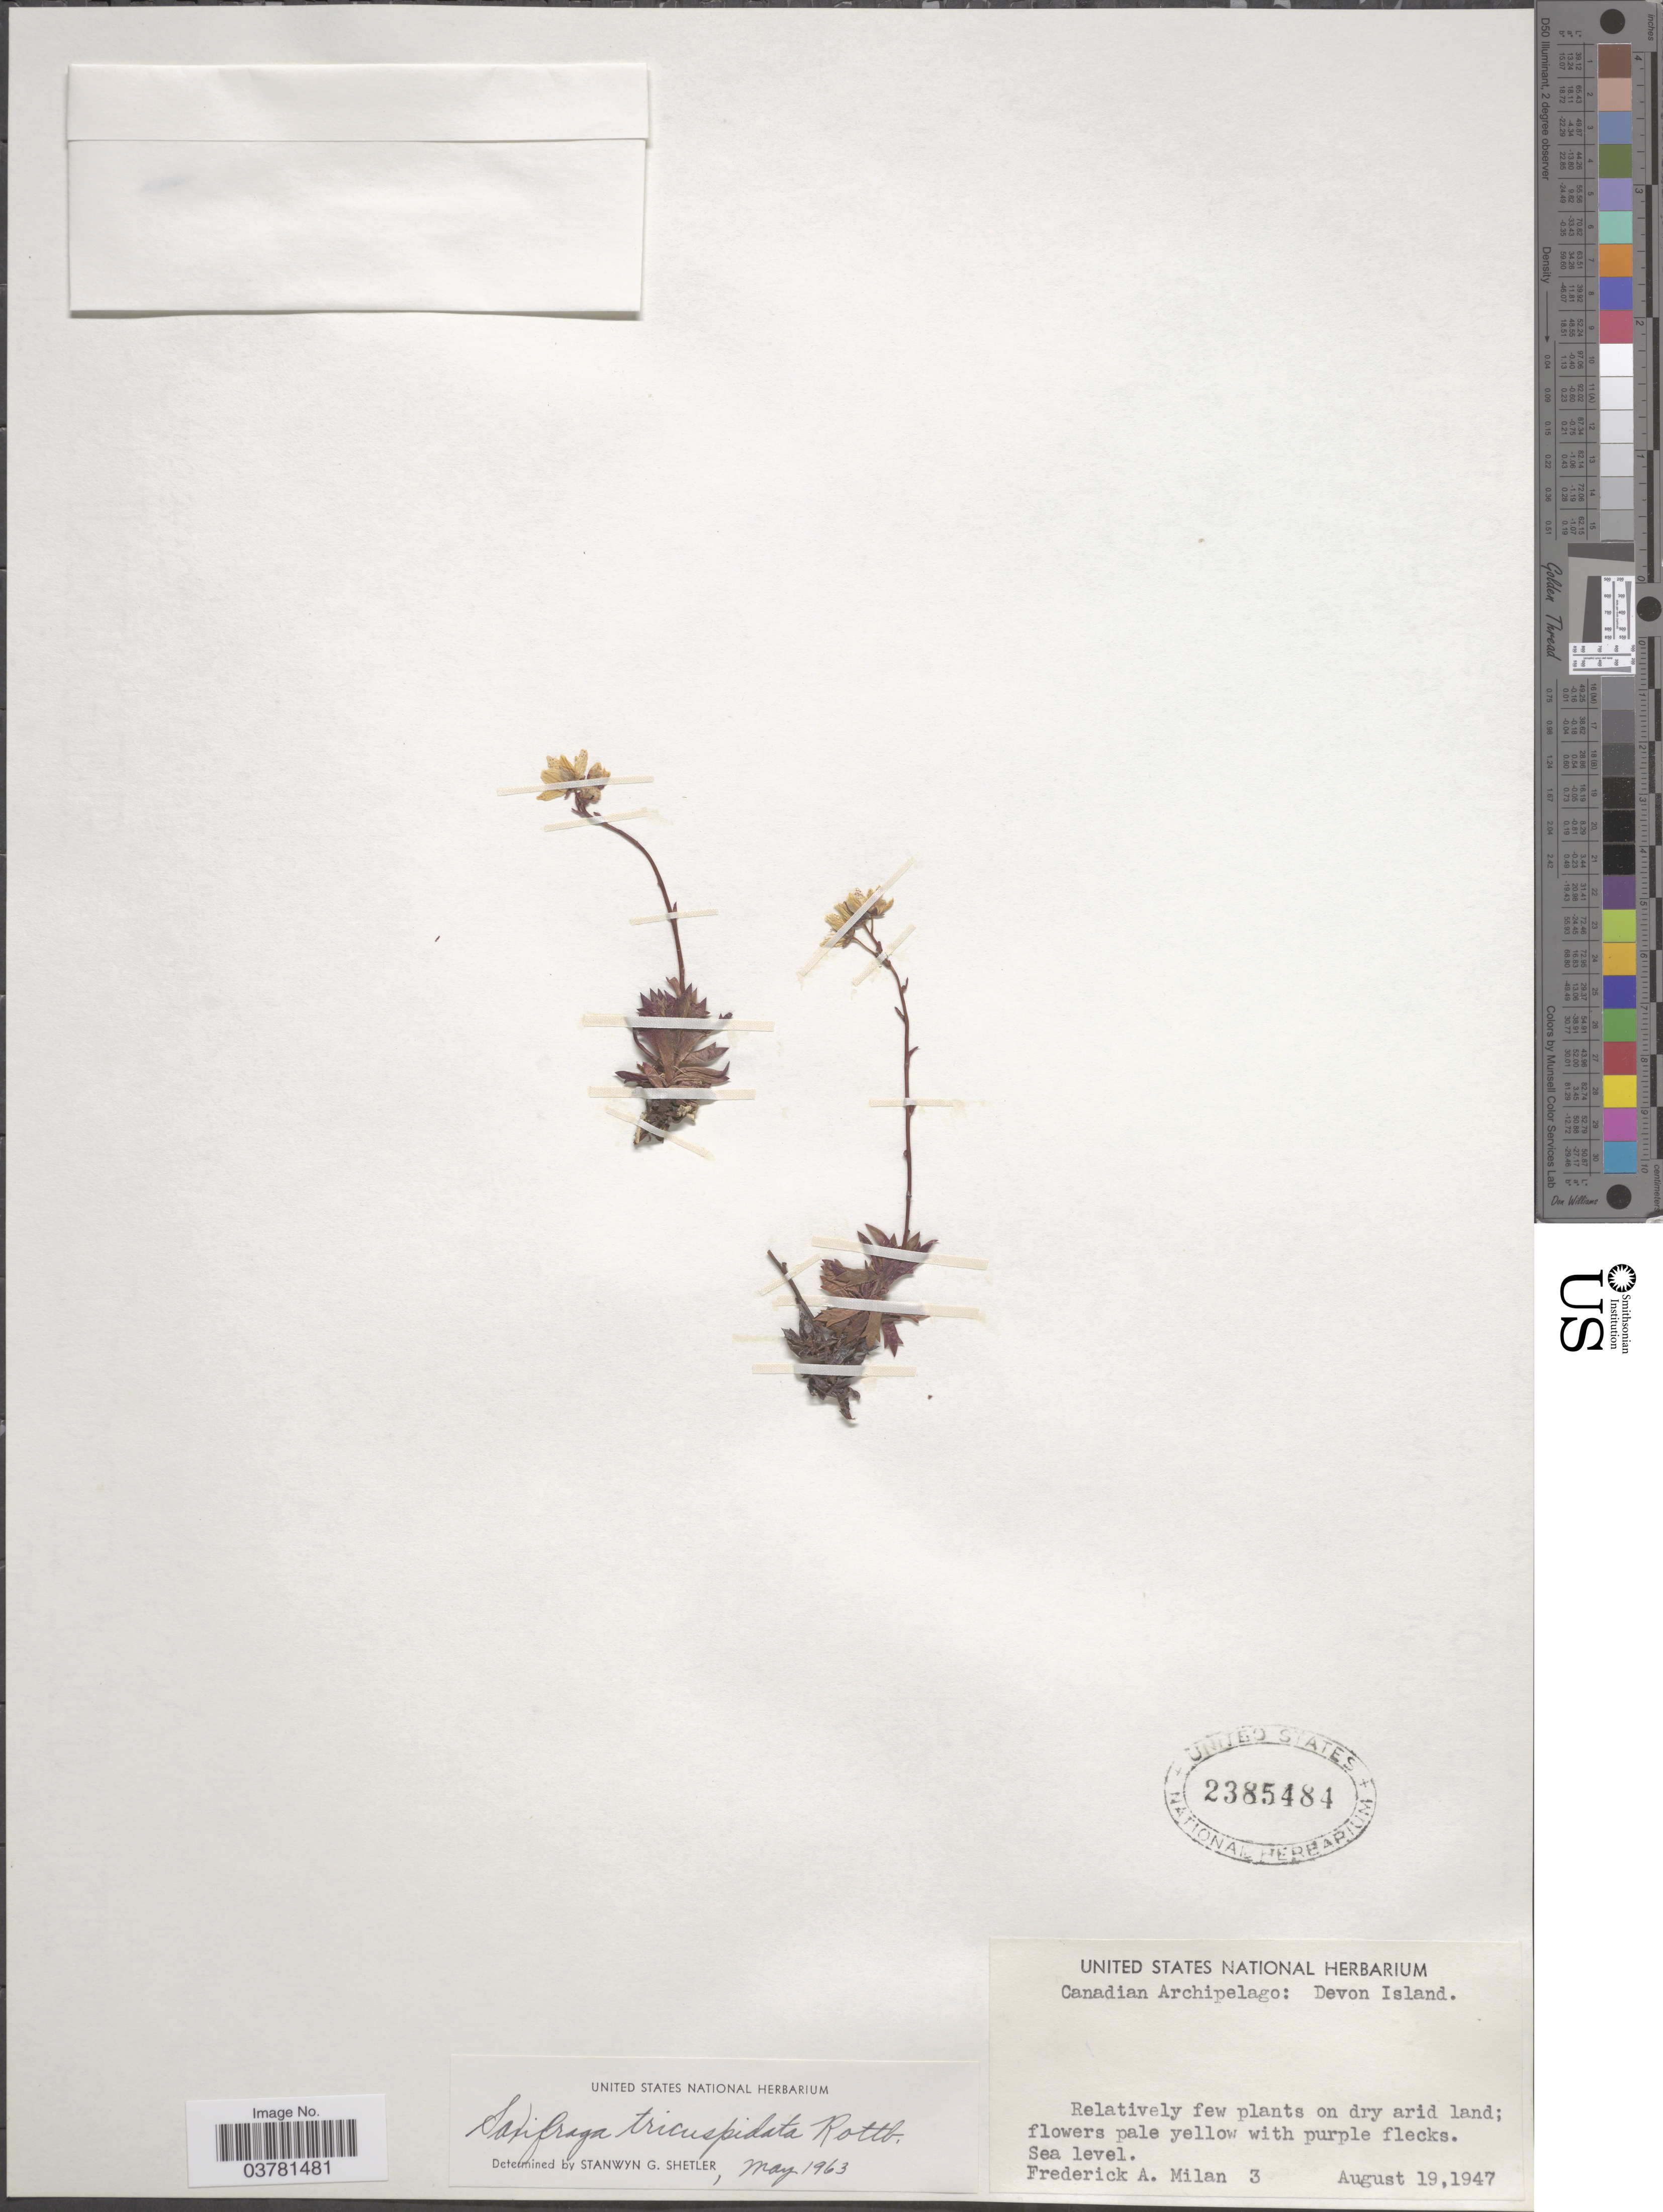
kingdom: Plantae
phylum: Tracheophyta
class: Magnoliopsida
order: Saxifragales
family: Saxifragaceae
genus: Saxifraga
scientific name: Saxifraga tricuspidata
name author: Rottb.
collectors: F. Milan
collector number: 3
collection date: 1947-08-19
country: Canada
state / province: Nunavut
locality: Canadian Archipelago; Devon Island.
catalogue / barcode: US 2385484